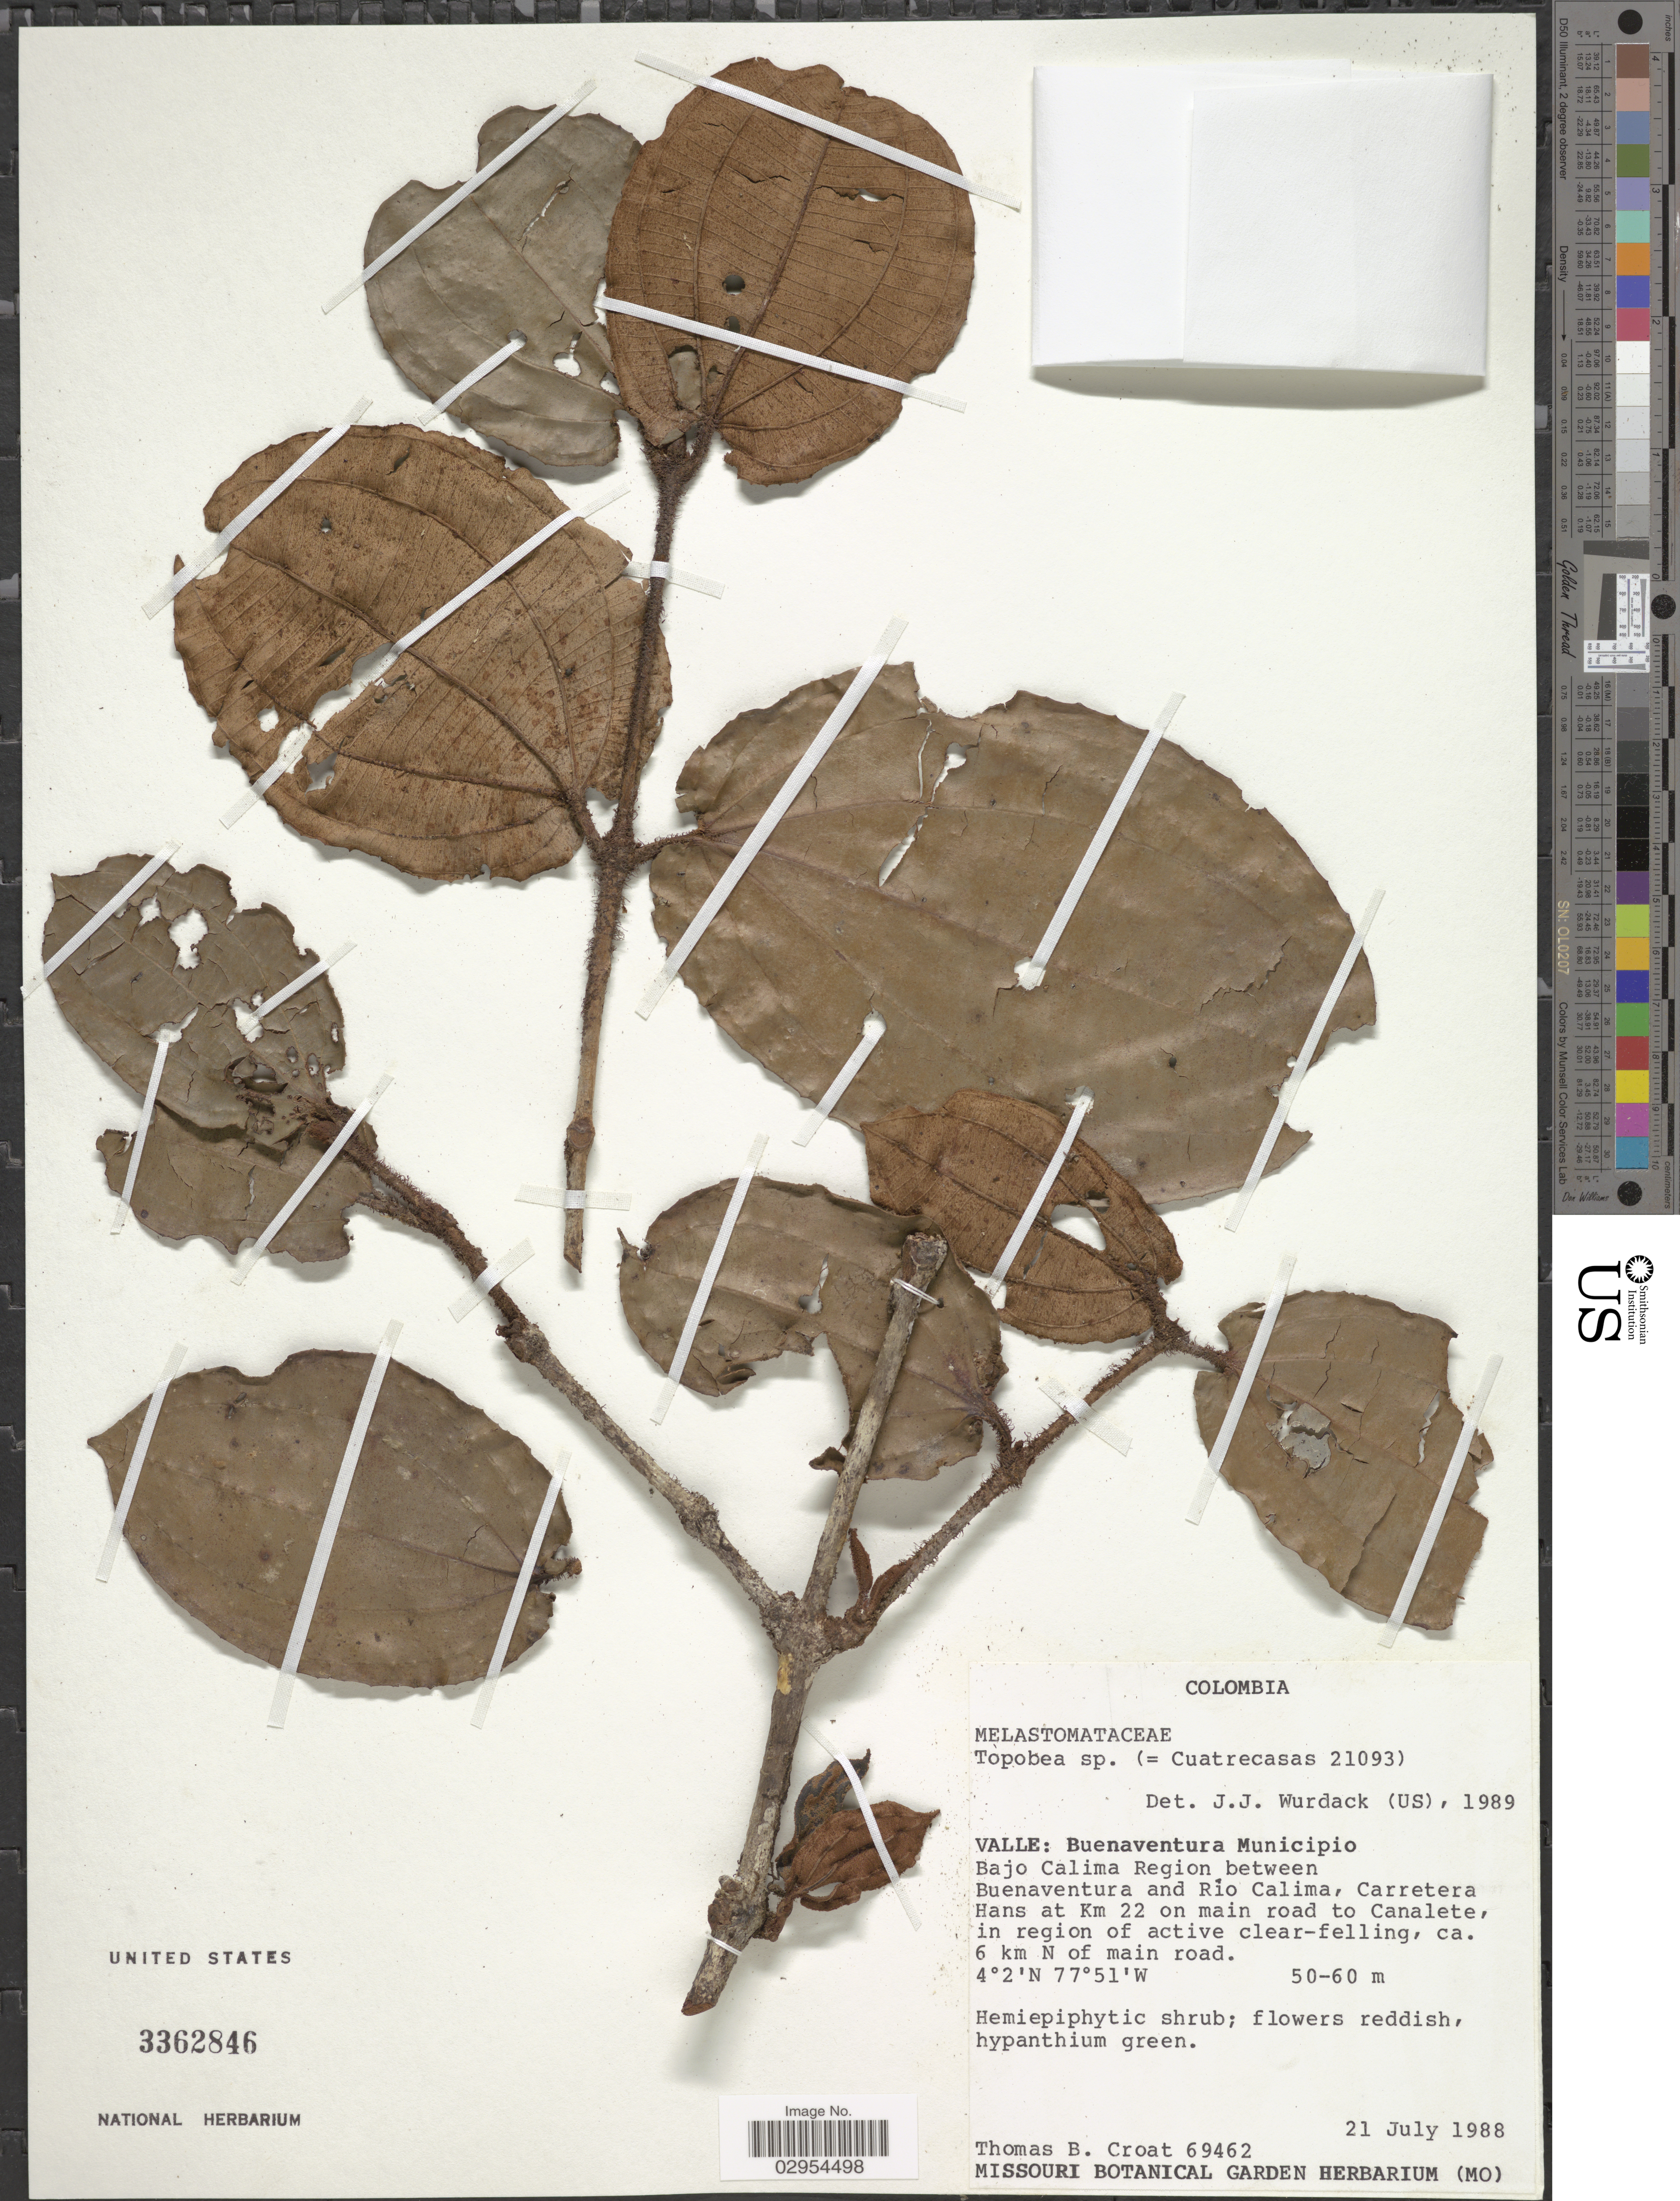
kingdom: Plantae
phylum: Tracheophyta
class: Magnoliopsida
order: Myrtales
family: Melastomataceae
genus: Topobea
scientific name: Topobea sp.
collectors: T. B. Croat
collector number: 69462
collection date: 1988-07-21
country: Colombia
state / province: Valle del Cauca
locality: Buenaventura Municipio. Bajo Calima Region between Buenaventura and Río Calima, Carretera Hans at Km 22 on main road to Canalete, in region of active clear-felling, ca. 6 km N of main road.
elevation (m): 50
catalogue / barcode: US 3362846